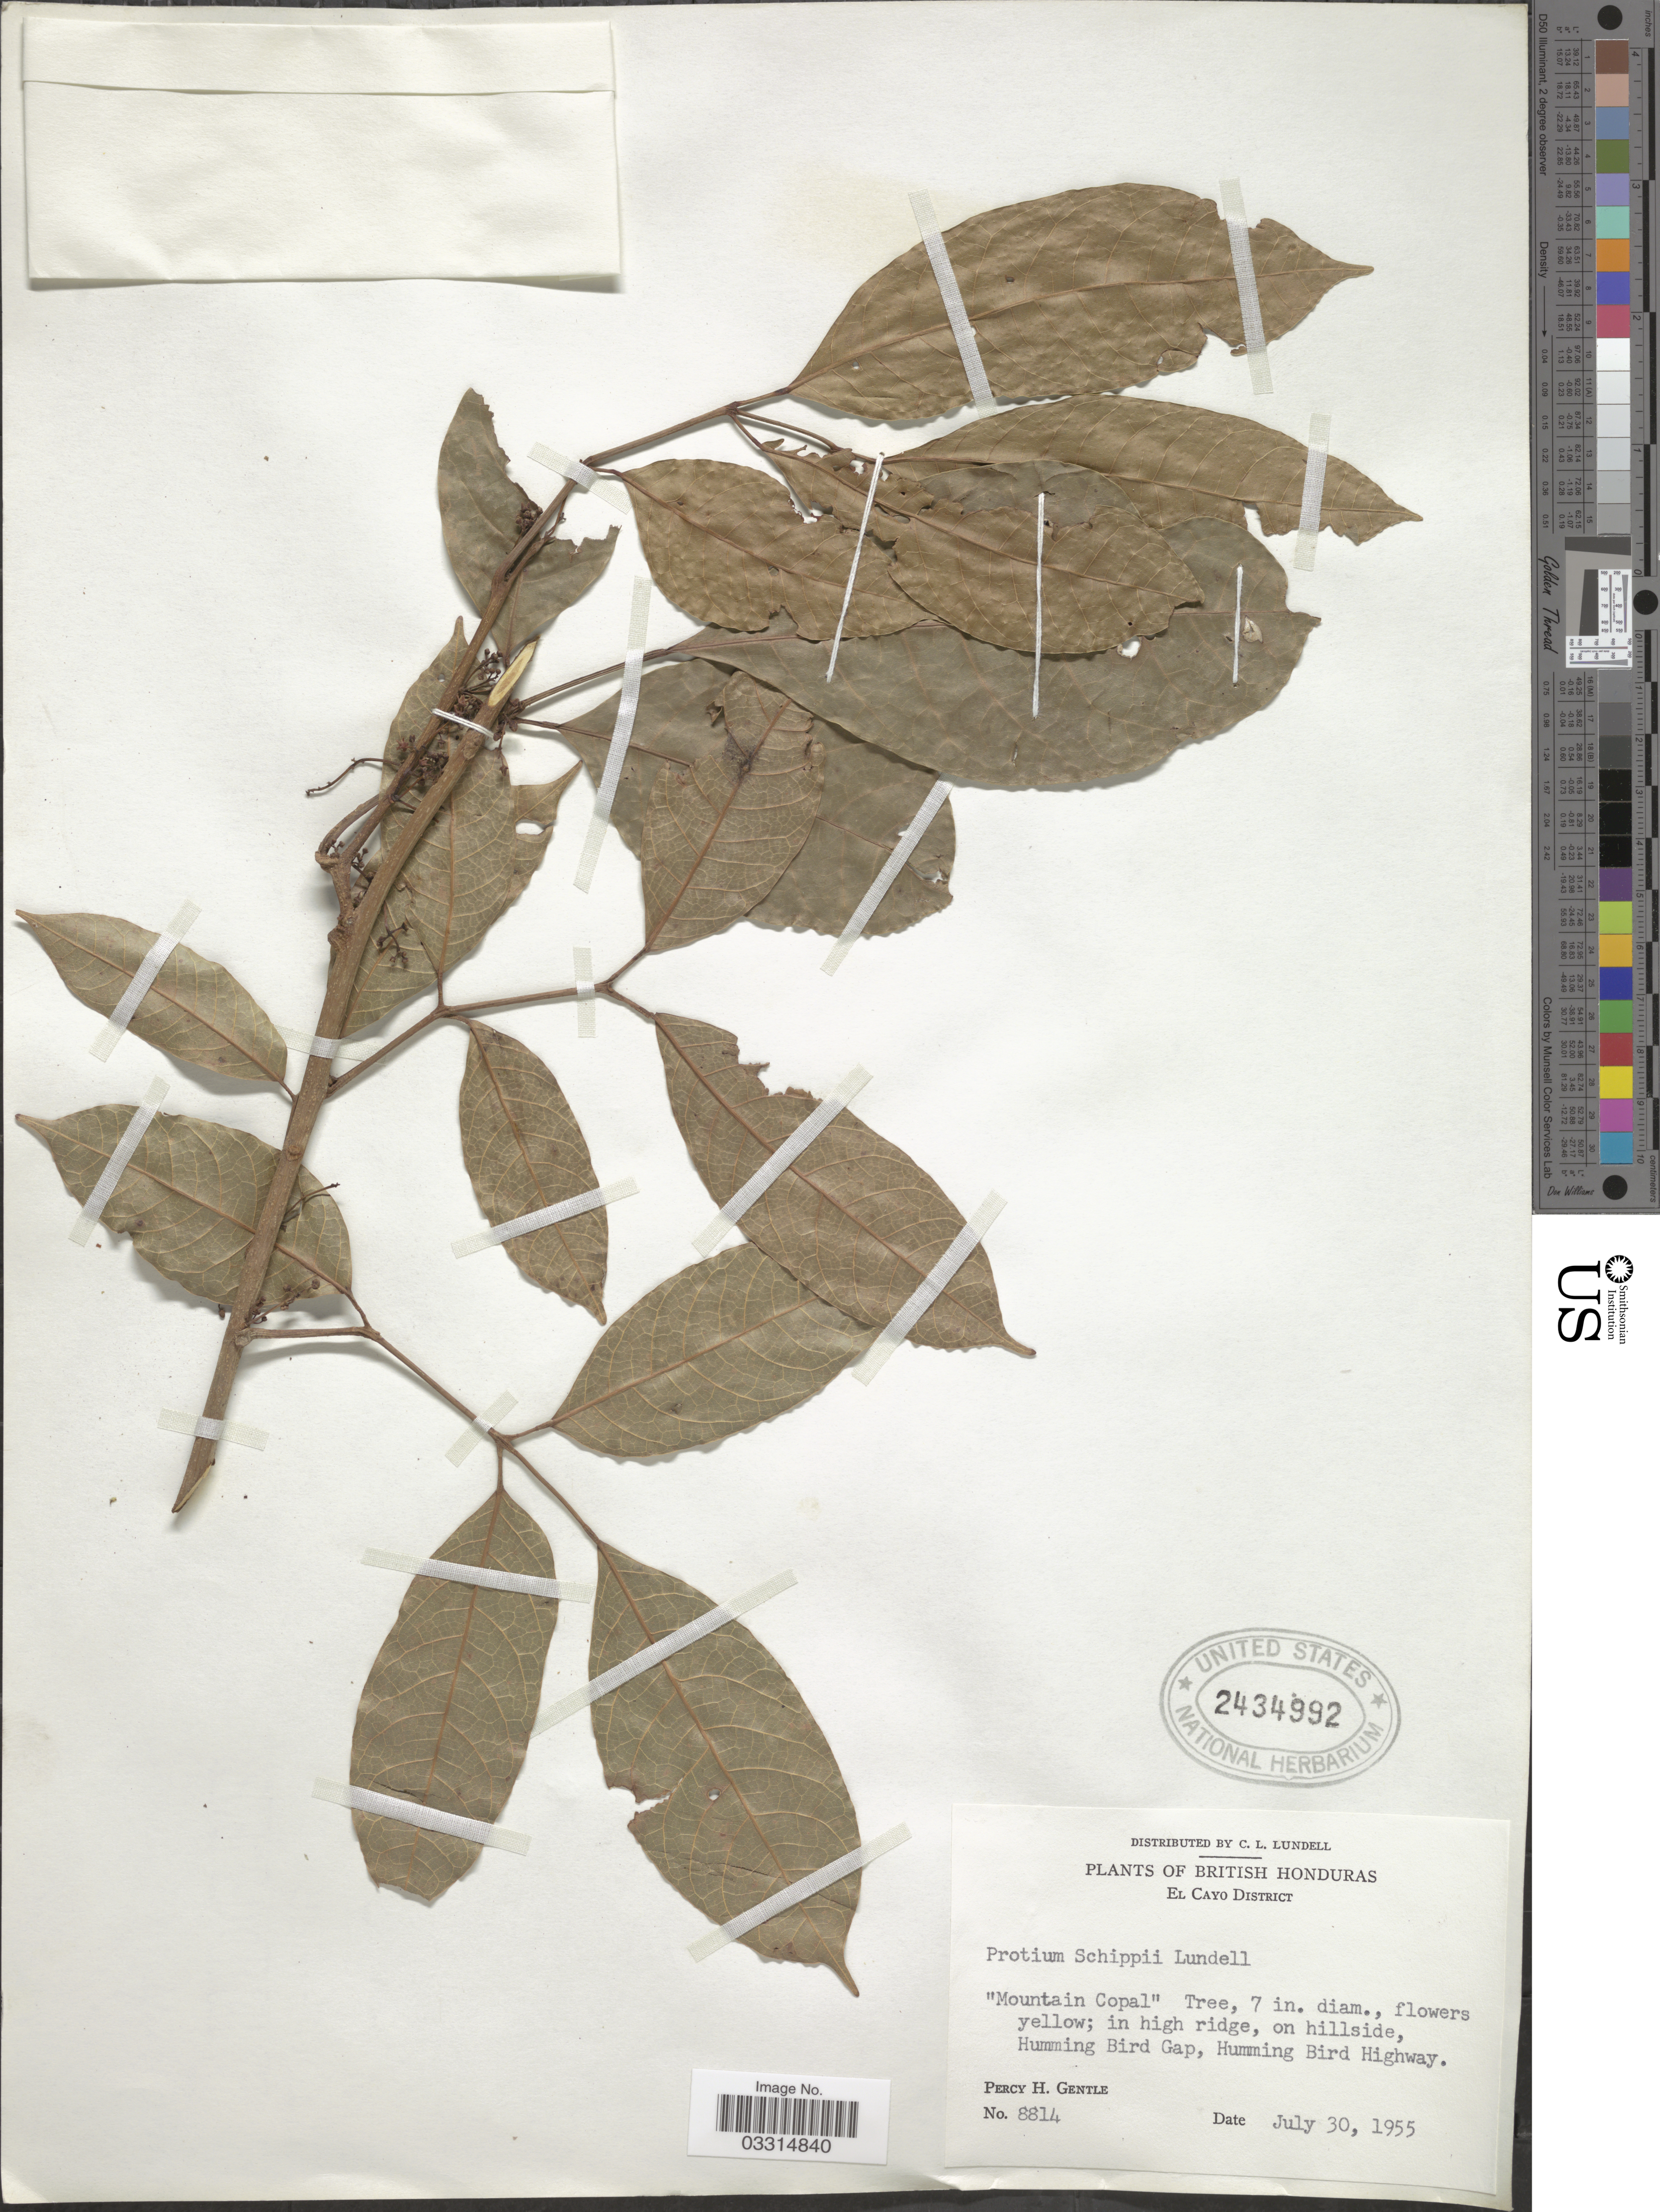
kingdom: Plantae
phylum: Tracheophyta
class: Magnoliopsida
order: Sapindales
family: Burseraceae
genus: Protium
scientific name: Protium confusum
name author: (Rose) Pittier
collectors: P. H. Gentle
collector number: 8814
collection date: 1955-07-30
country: Belize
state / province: Cayo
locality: British Honduras, El Cayo District, Humming Bird Gap, Humming Bird Highway.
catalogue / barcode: US 2434992